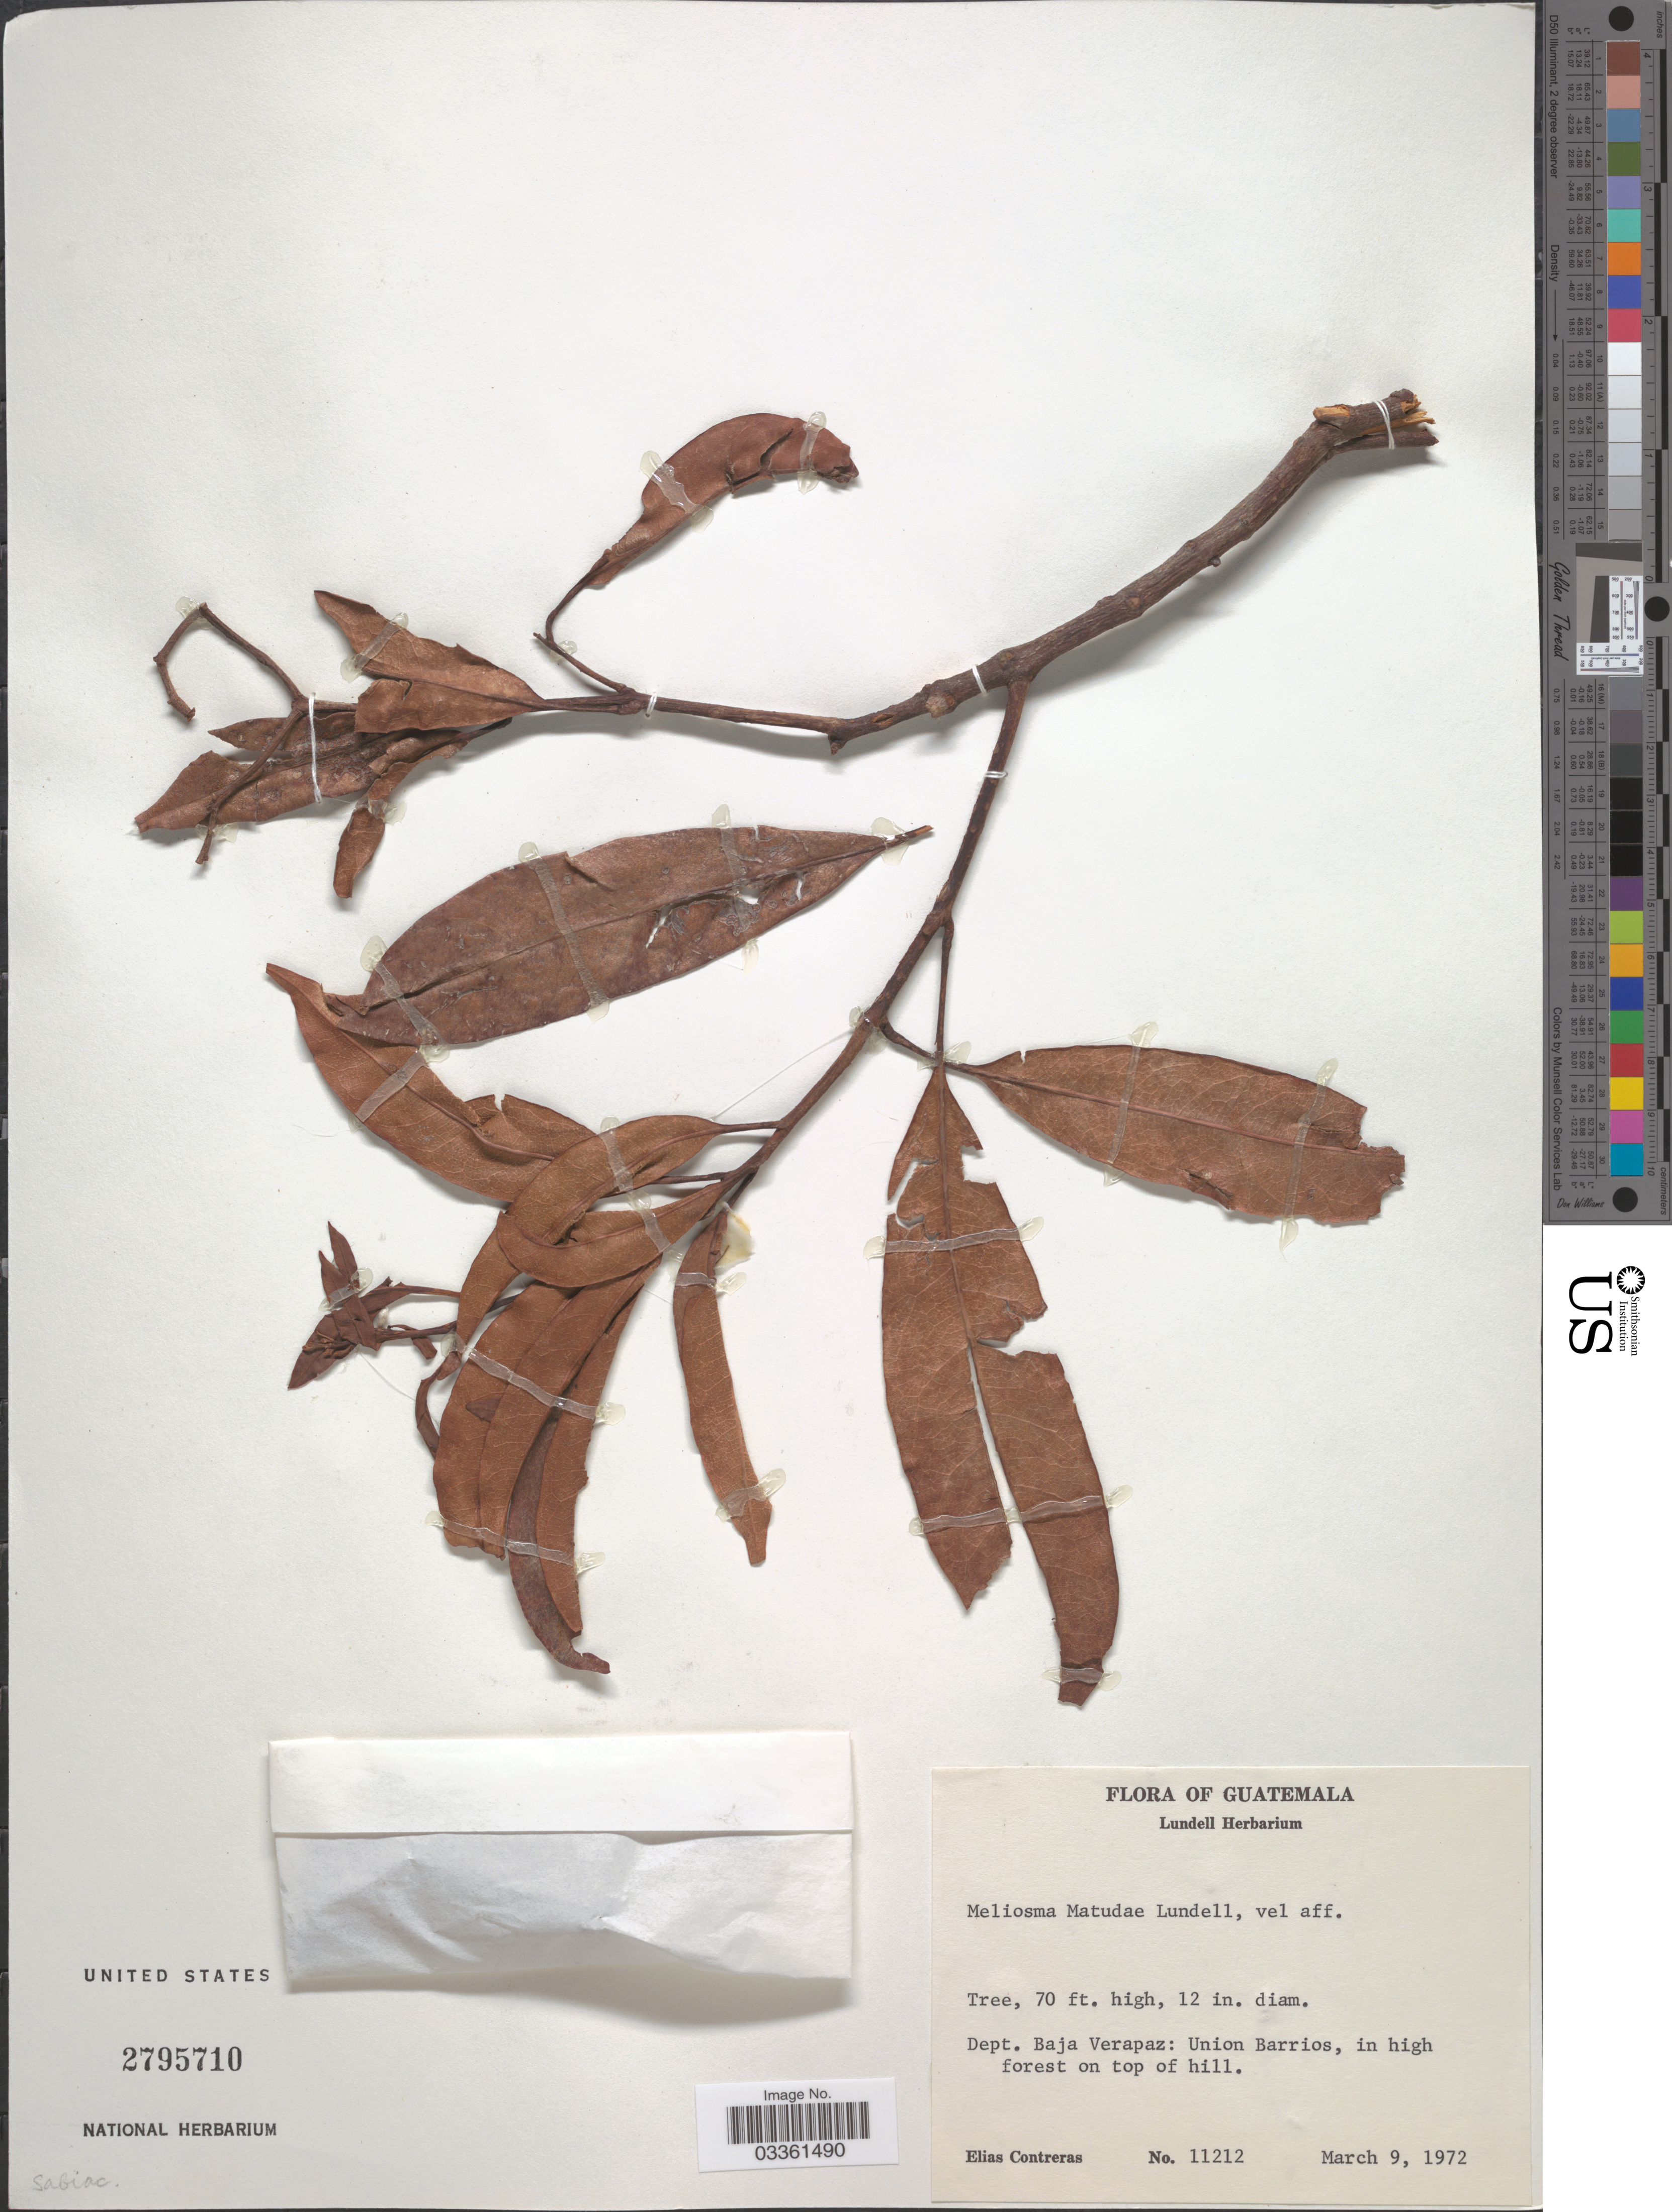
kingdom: Plantae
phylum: Tracheophyta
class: Magnoliopsida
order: Proteales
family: Sabiaceae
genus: Meliosma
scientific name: Meliosma matudai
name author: Lundell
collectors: E. Contreras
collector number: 11212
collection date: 1972-03-09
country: Guatemala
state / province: Baja Verapaz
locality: Dept. Baja Verapaz: Union Barrios, in high forest on top of hill.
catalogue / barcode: US 2795710